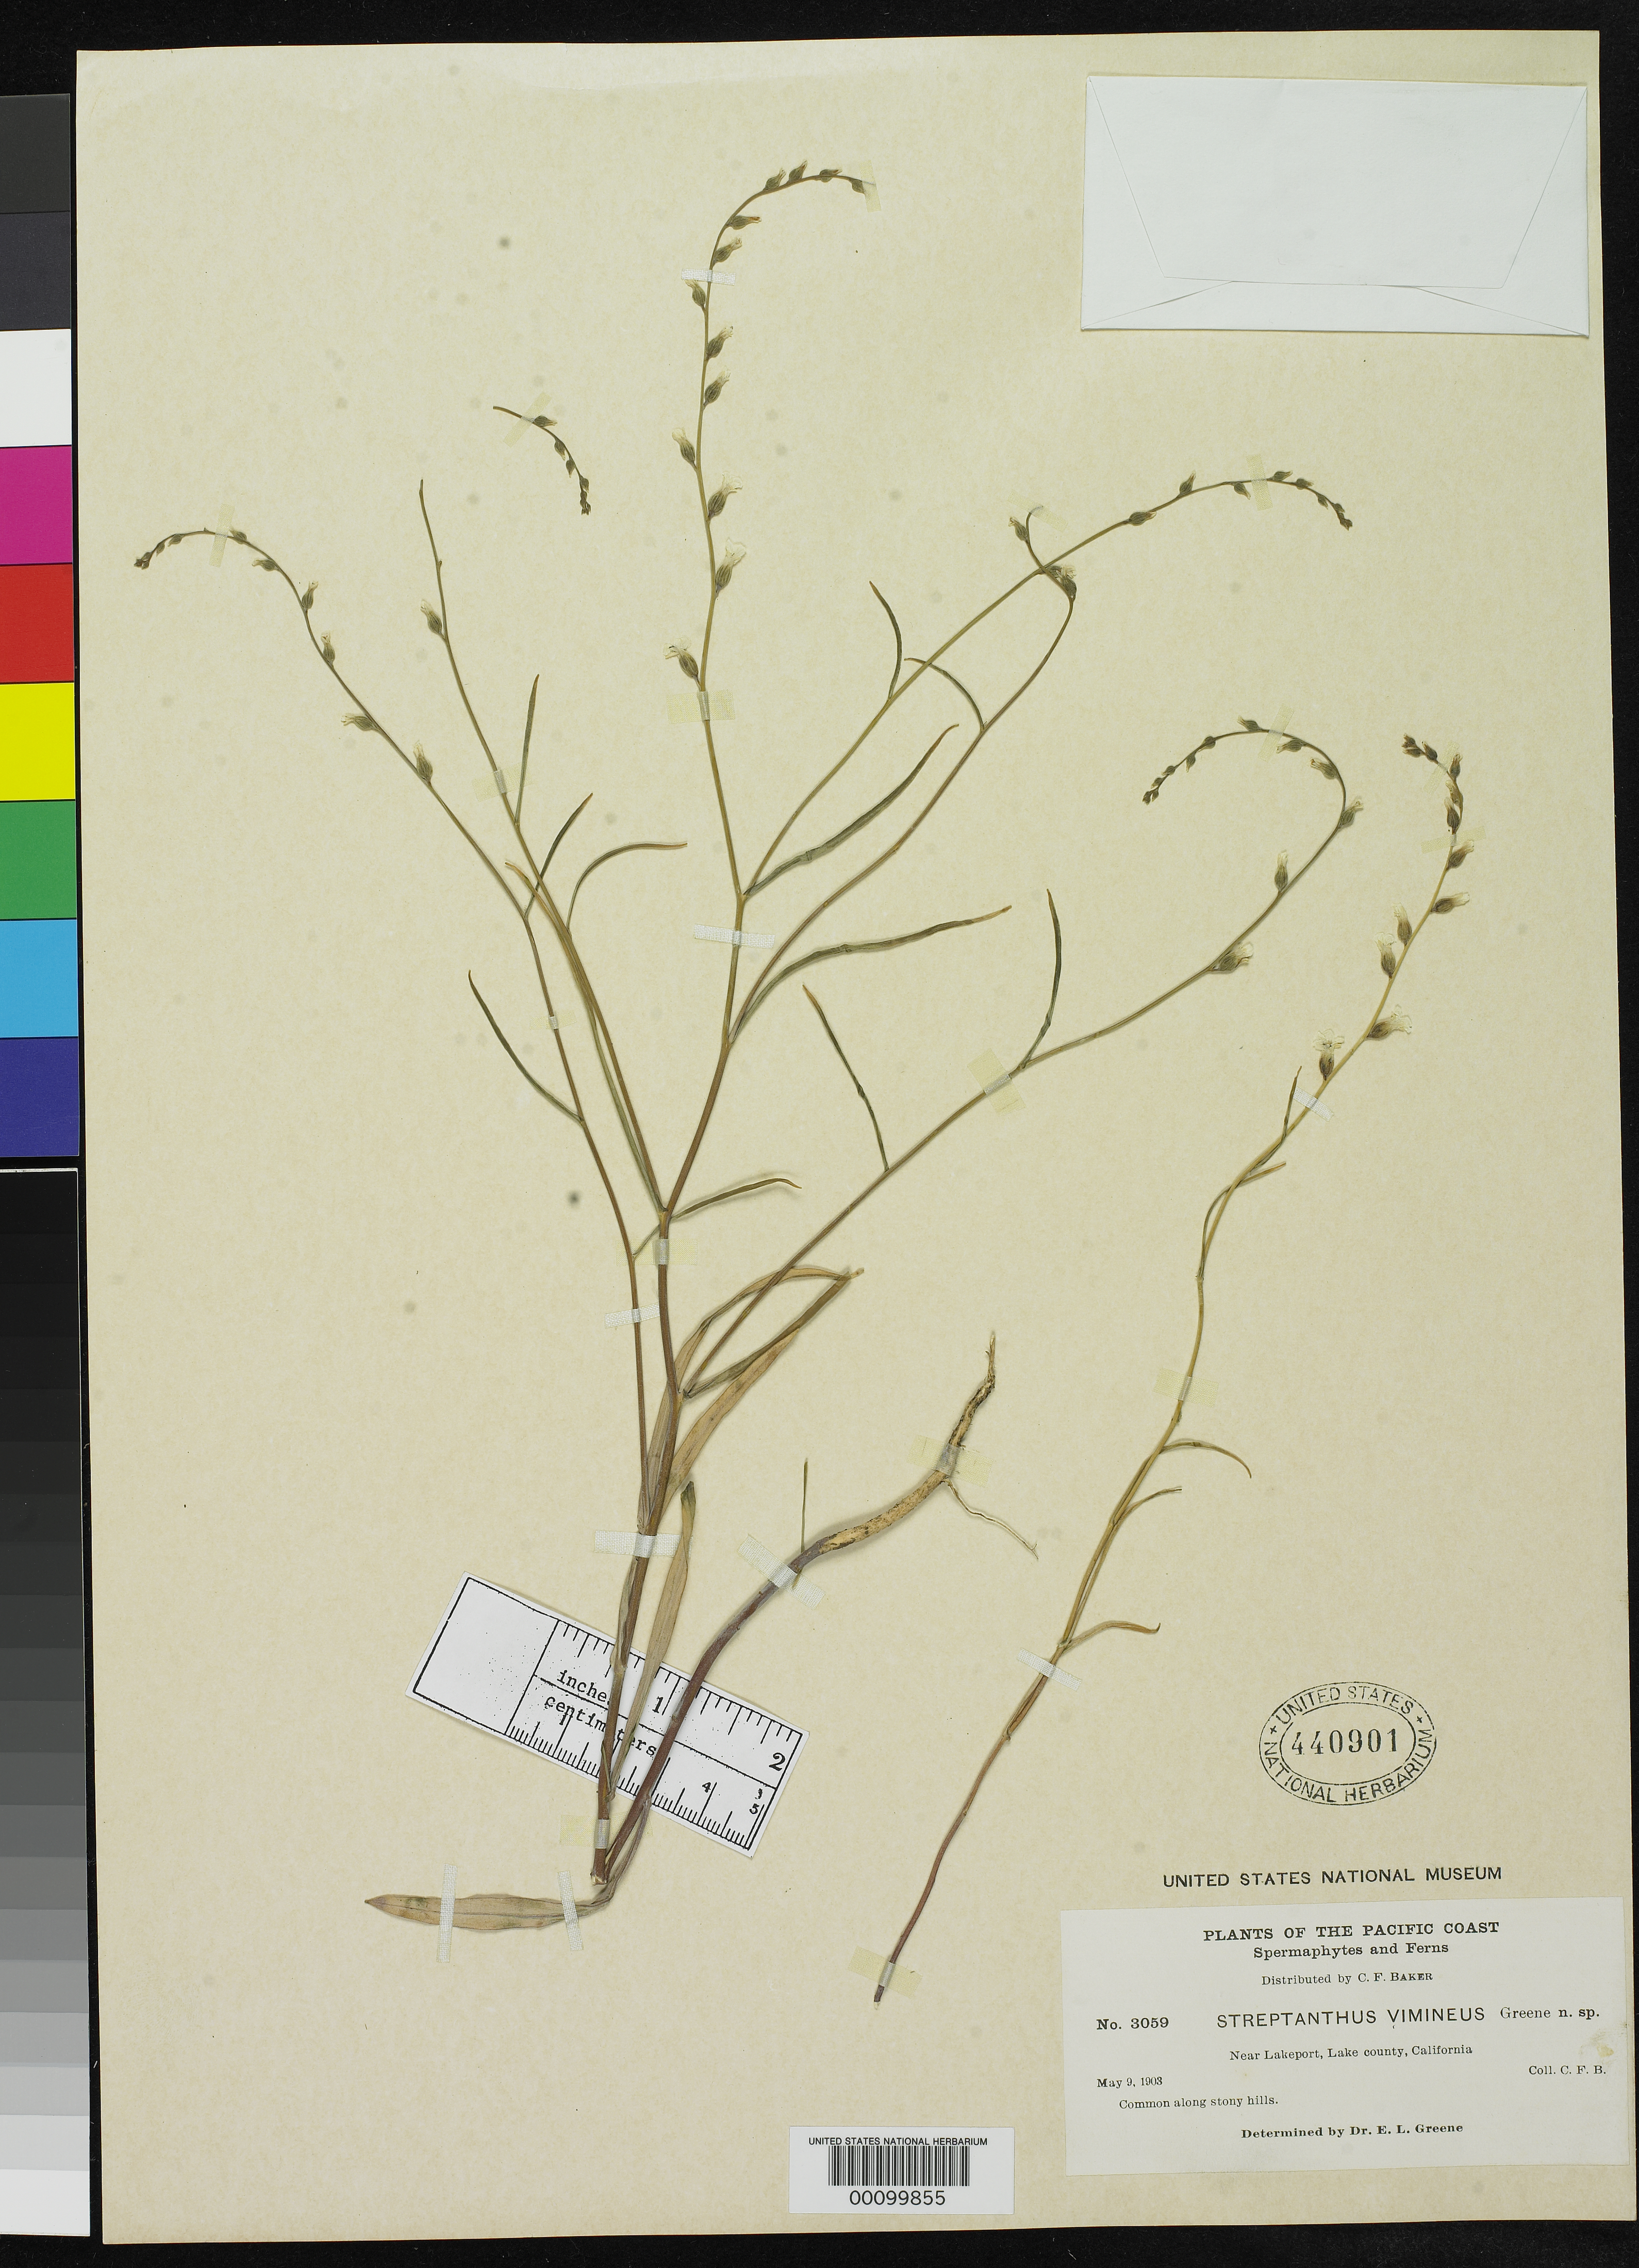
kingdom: Plantae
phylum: Tracheophyta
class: Magnoliopsida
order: Brassicales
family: Brassicaceae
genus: Mesoreanthus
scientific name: Mesoreanthus vimineus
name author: Greene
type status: Isotype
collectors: C. F. Baker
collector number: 3059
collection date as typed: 09 May 1903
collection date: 1903-05-09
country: United States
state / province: California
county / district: Lake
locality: Near Lake Port.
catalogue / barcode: US 440901